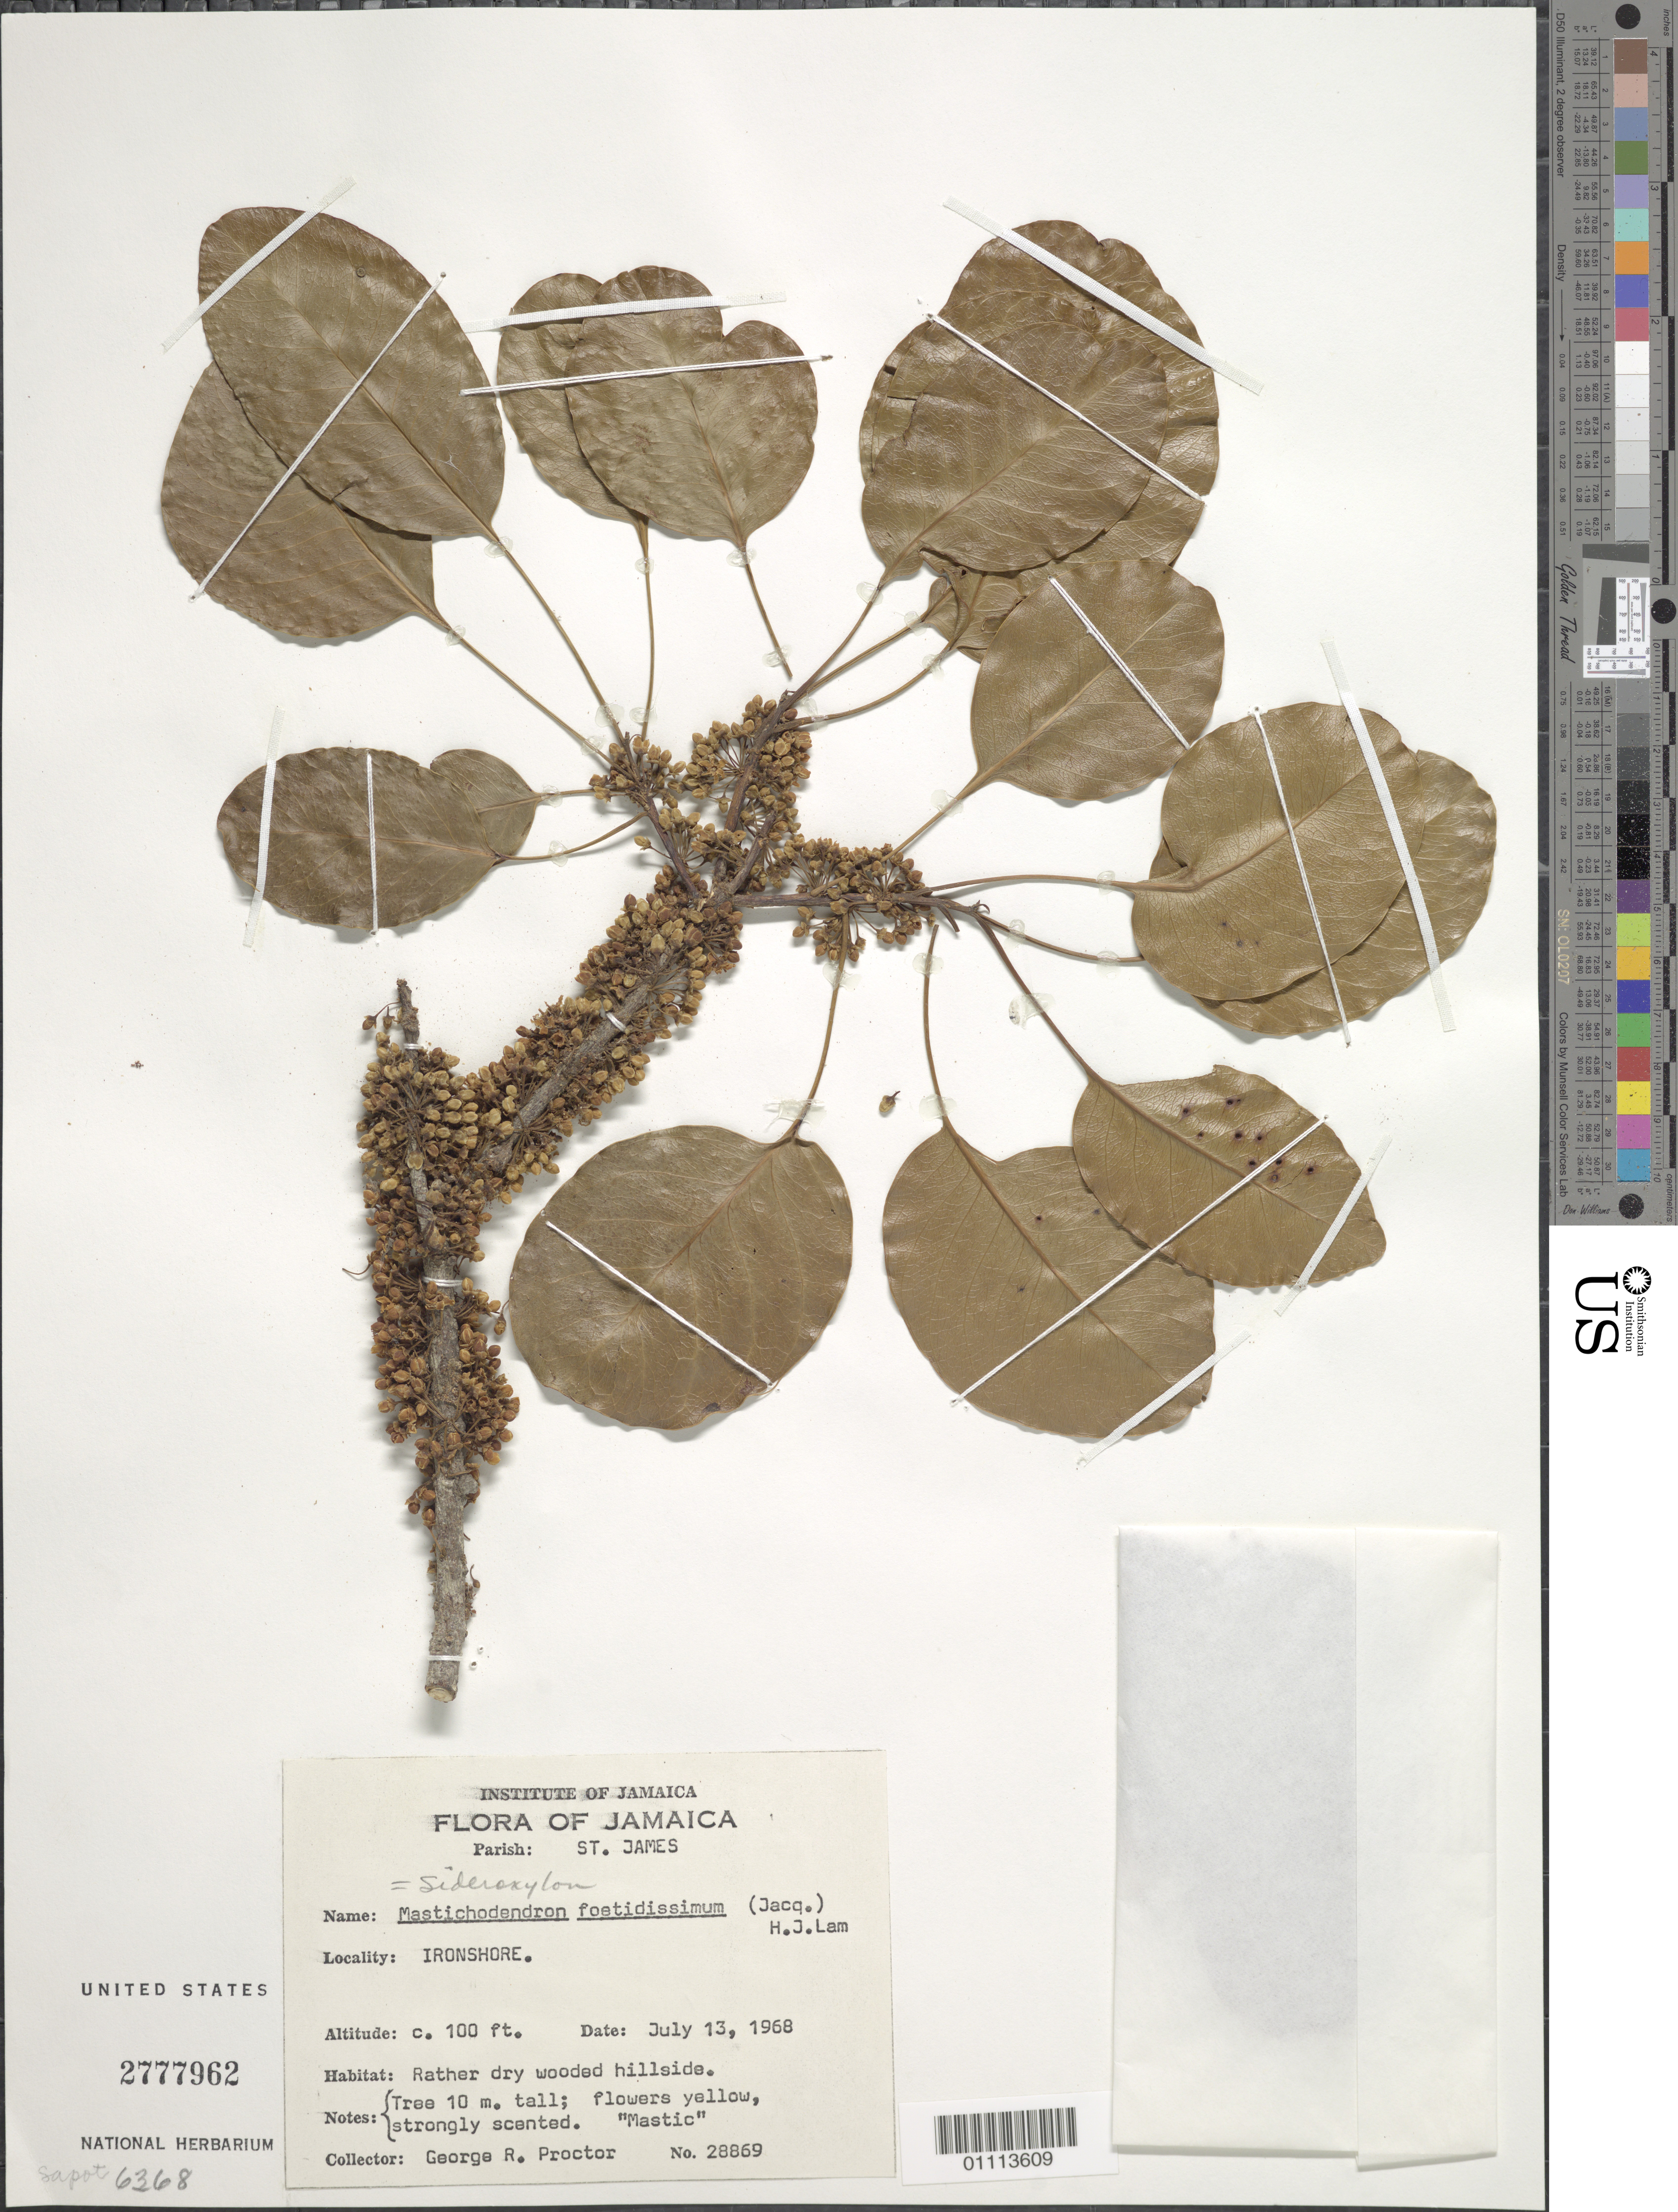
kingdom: Plantae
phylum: Tracheophyta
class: Magnoliopsida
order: Ericales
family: Sapotaceae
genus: Sideroxylon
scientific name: Sideroxylon foetidissimum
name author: Jacq.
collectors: G. R. Proctor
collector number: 28869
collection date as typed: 13 Jul 1968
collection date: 1968-07-13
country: Jamaica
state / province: Saint James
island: Jamaica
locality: Ironshore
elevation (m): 30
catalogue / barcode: US 2777962